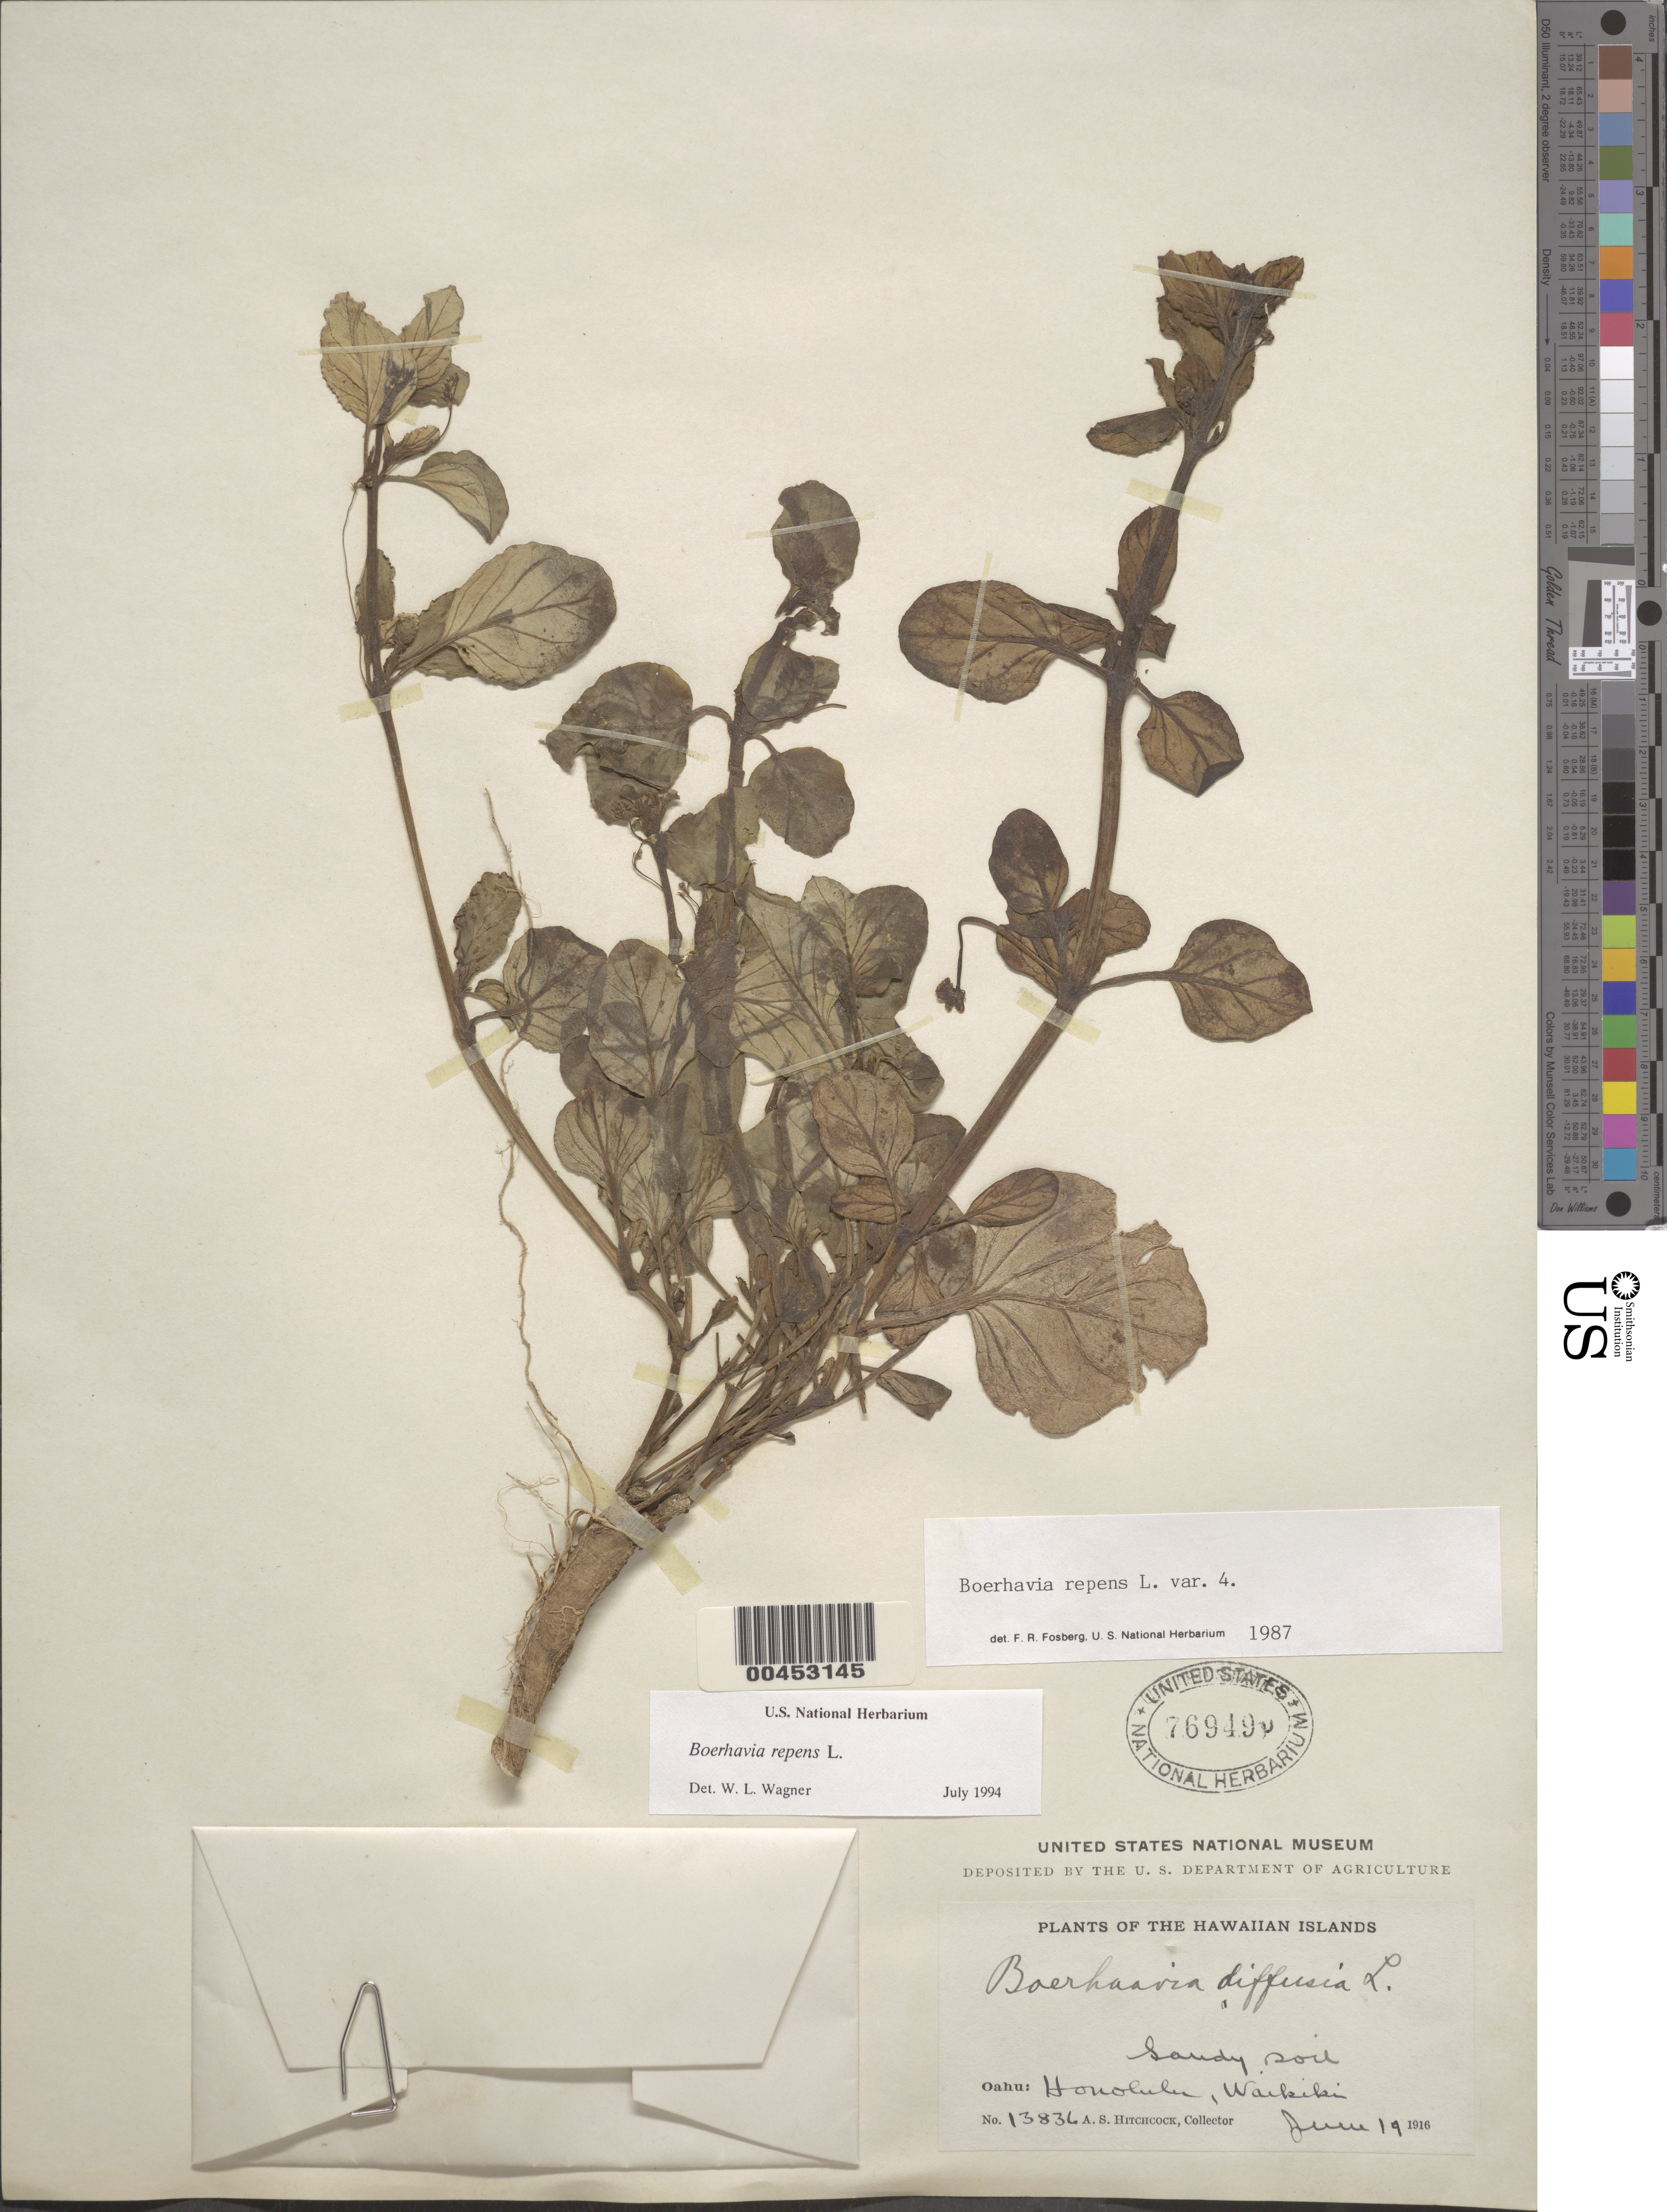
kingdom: Plantae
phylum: Tracheophyta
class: Magnoliopsida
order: Caryophyllales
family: Nyctaginaceae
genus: Boerhavia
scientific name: Boerhavia repens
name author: L.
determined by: Wagner, W. L., (BOT), Smithsonian Institution - National Museum of Natural History (UNITED STATES)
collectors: A. S. Hitchcock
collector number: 13836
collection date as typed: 19 Jun 1916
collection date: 1916-06-19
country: United States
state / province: Hawaii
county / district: Honolulu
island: Oahu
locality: Honolulu, Waikiki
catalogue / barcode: US 769490